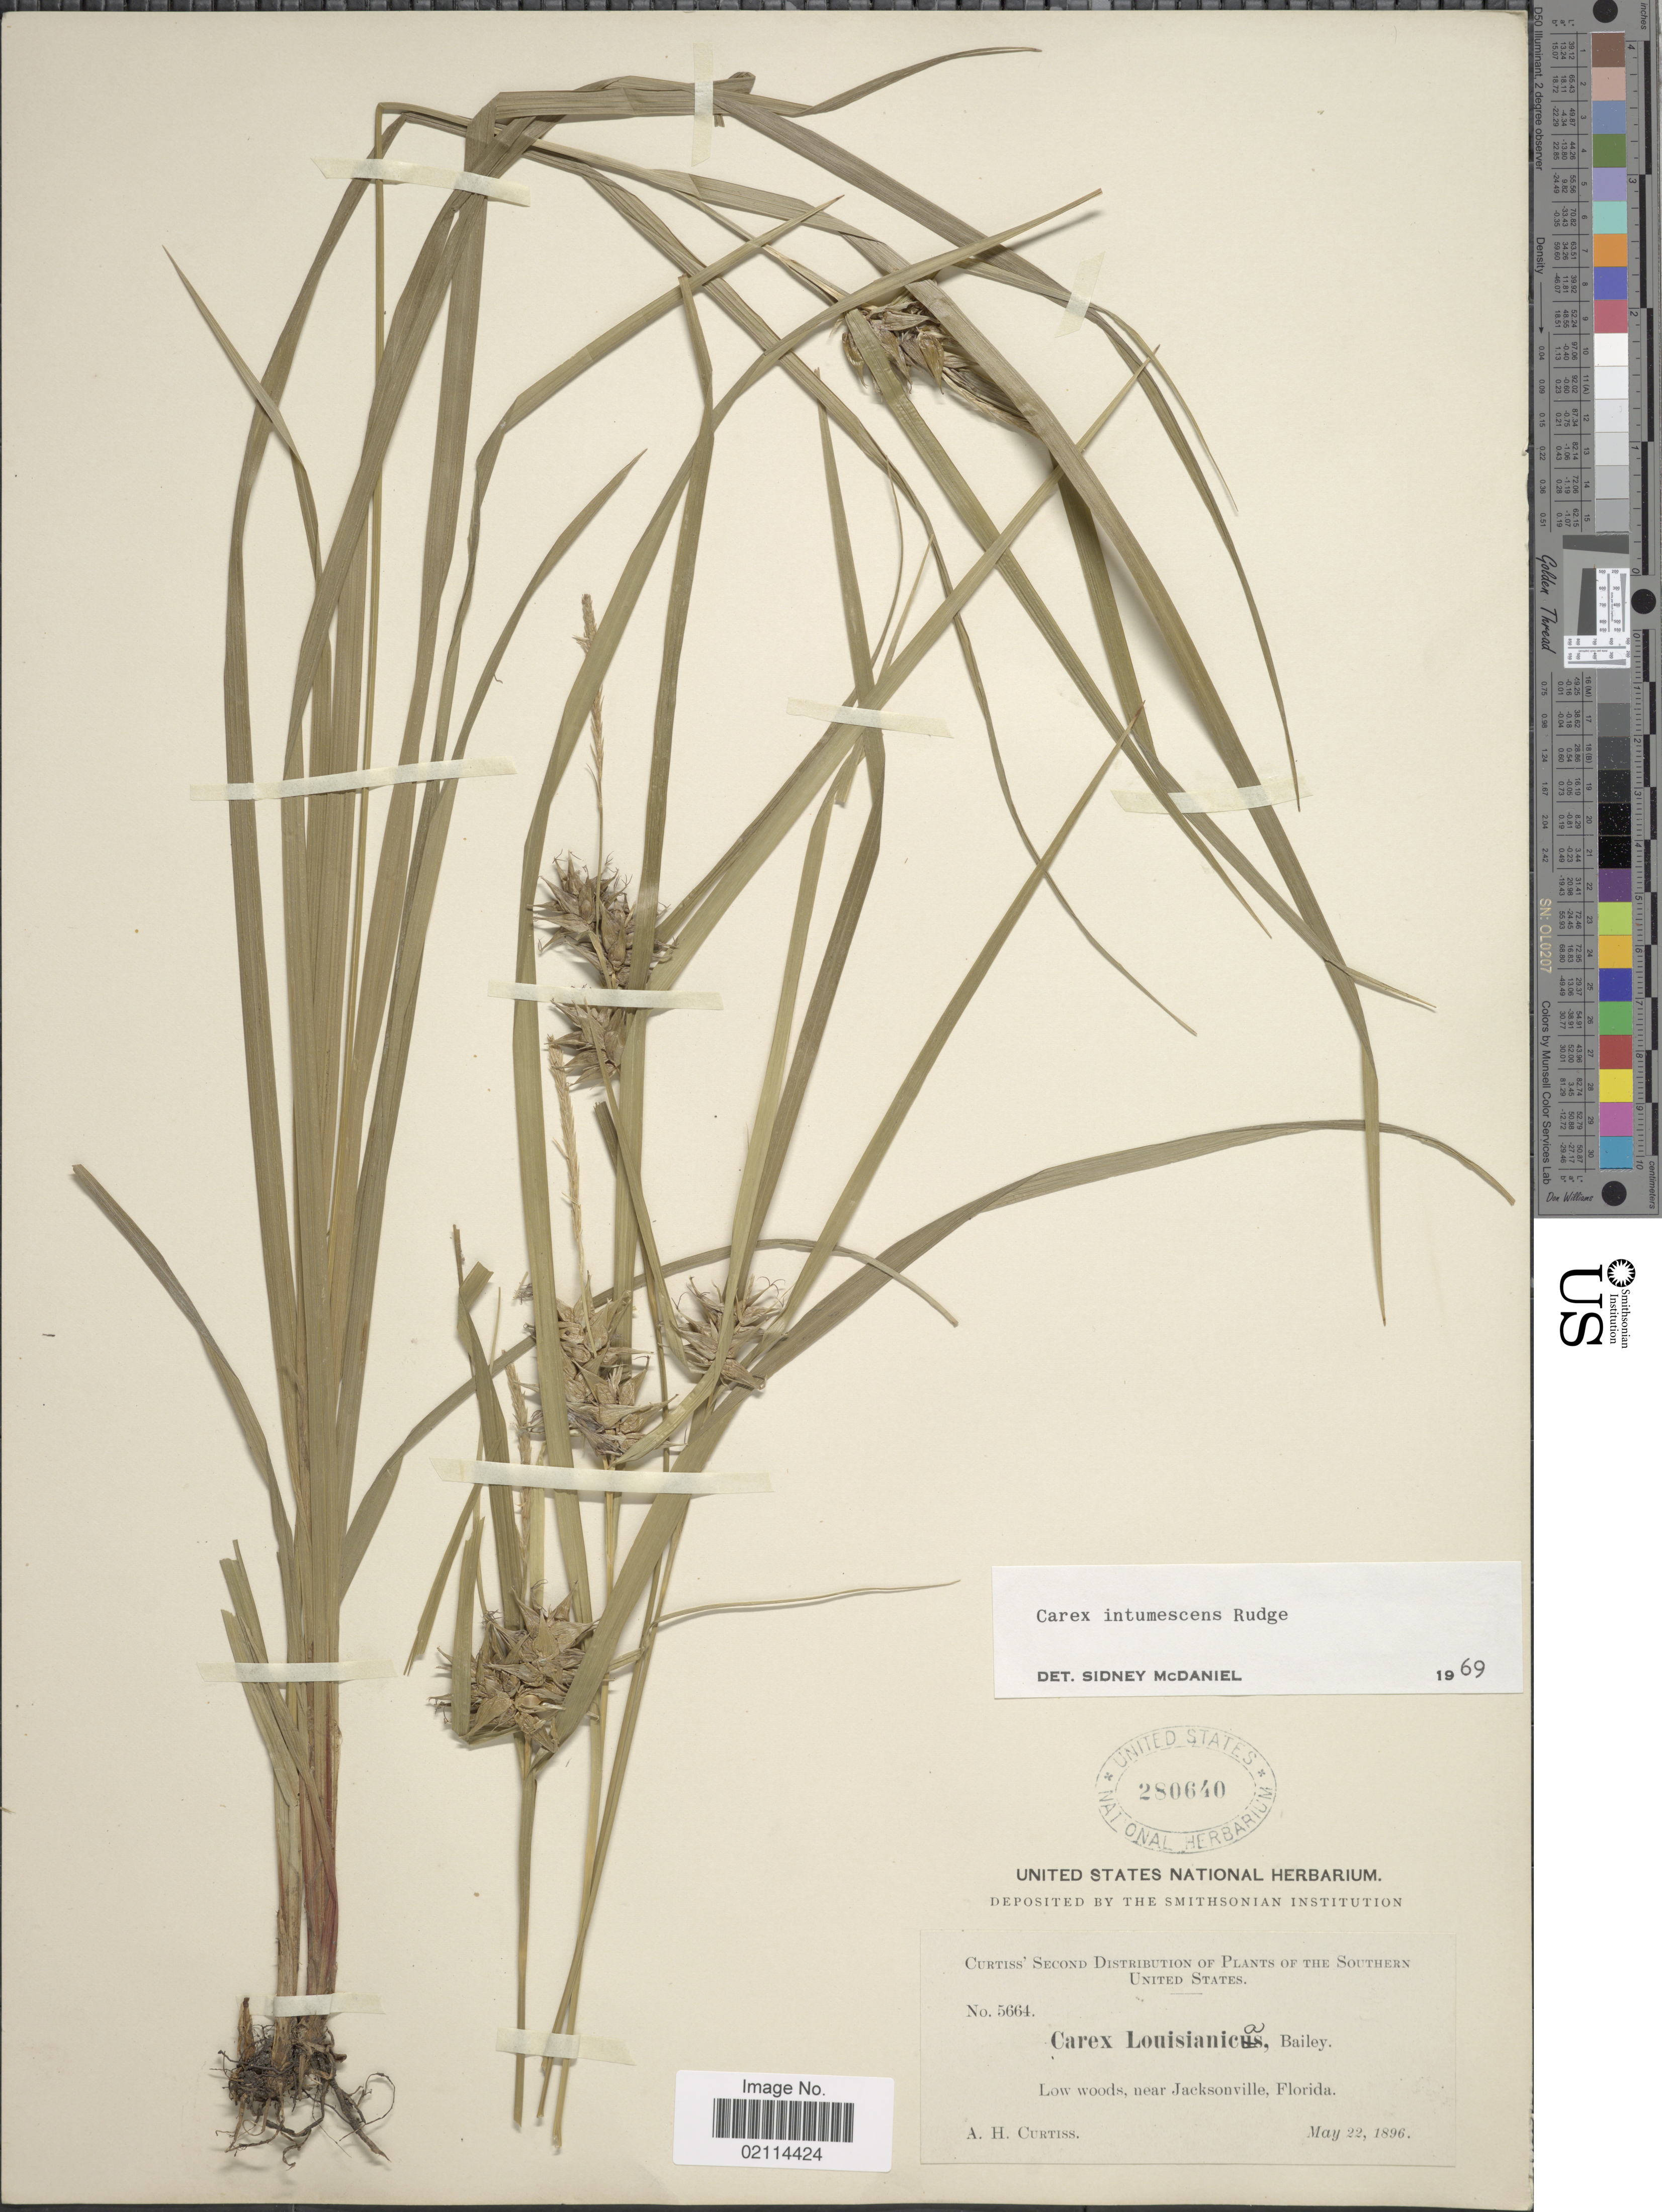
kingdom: Plantae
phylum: Tracheophyta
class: Liliopsida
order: Poales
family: Cyperaceae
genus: Carex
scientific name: Carex intumescens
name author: Rudge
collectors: A. H. Curtiss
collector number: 5664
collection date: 1896-05-22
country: United States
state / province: Florida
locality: Low woods, near Jacksonville, Southern United States.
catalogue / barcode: US 280640